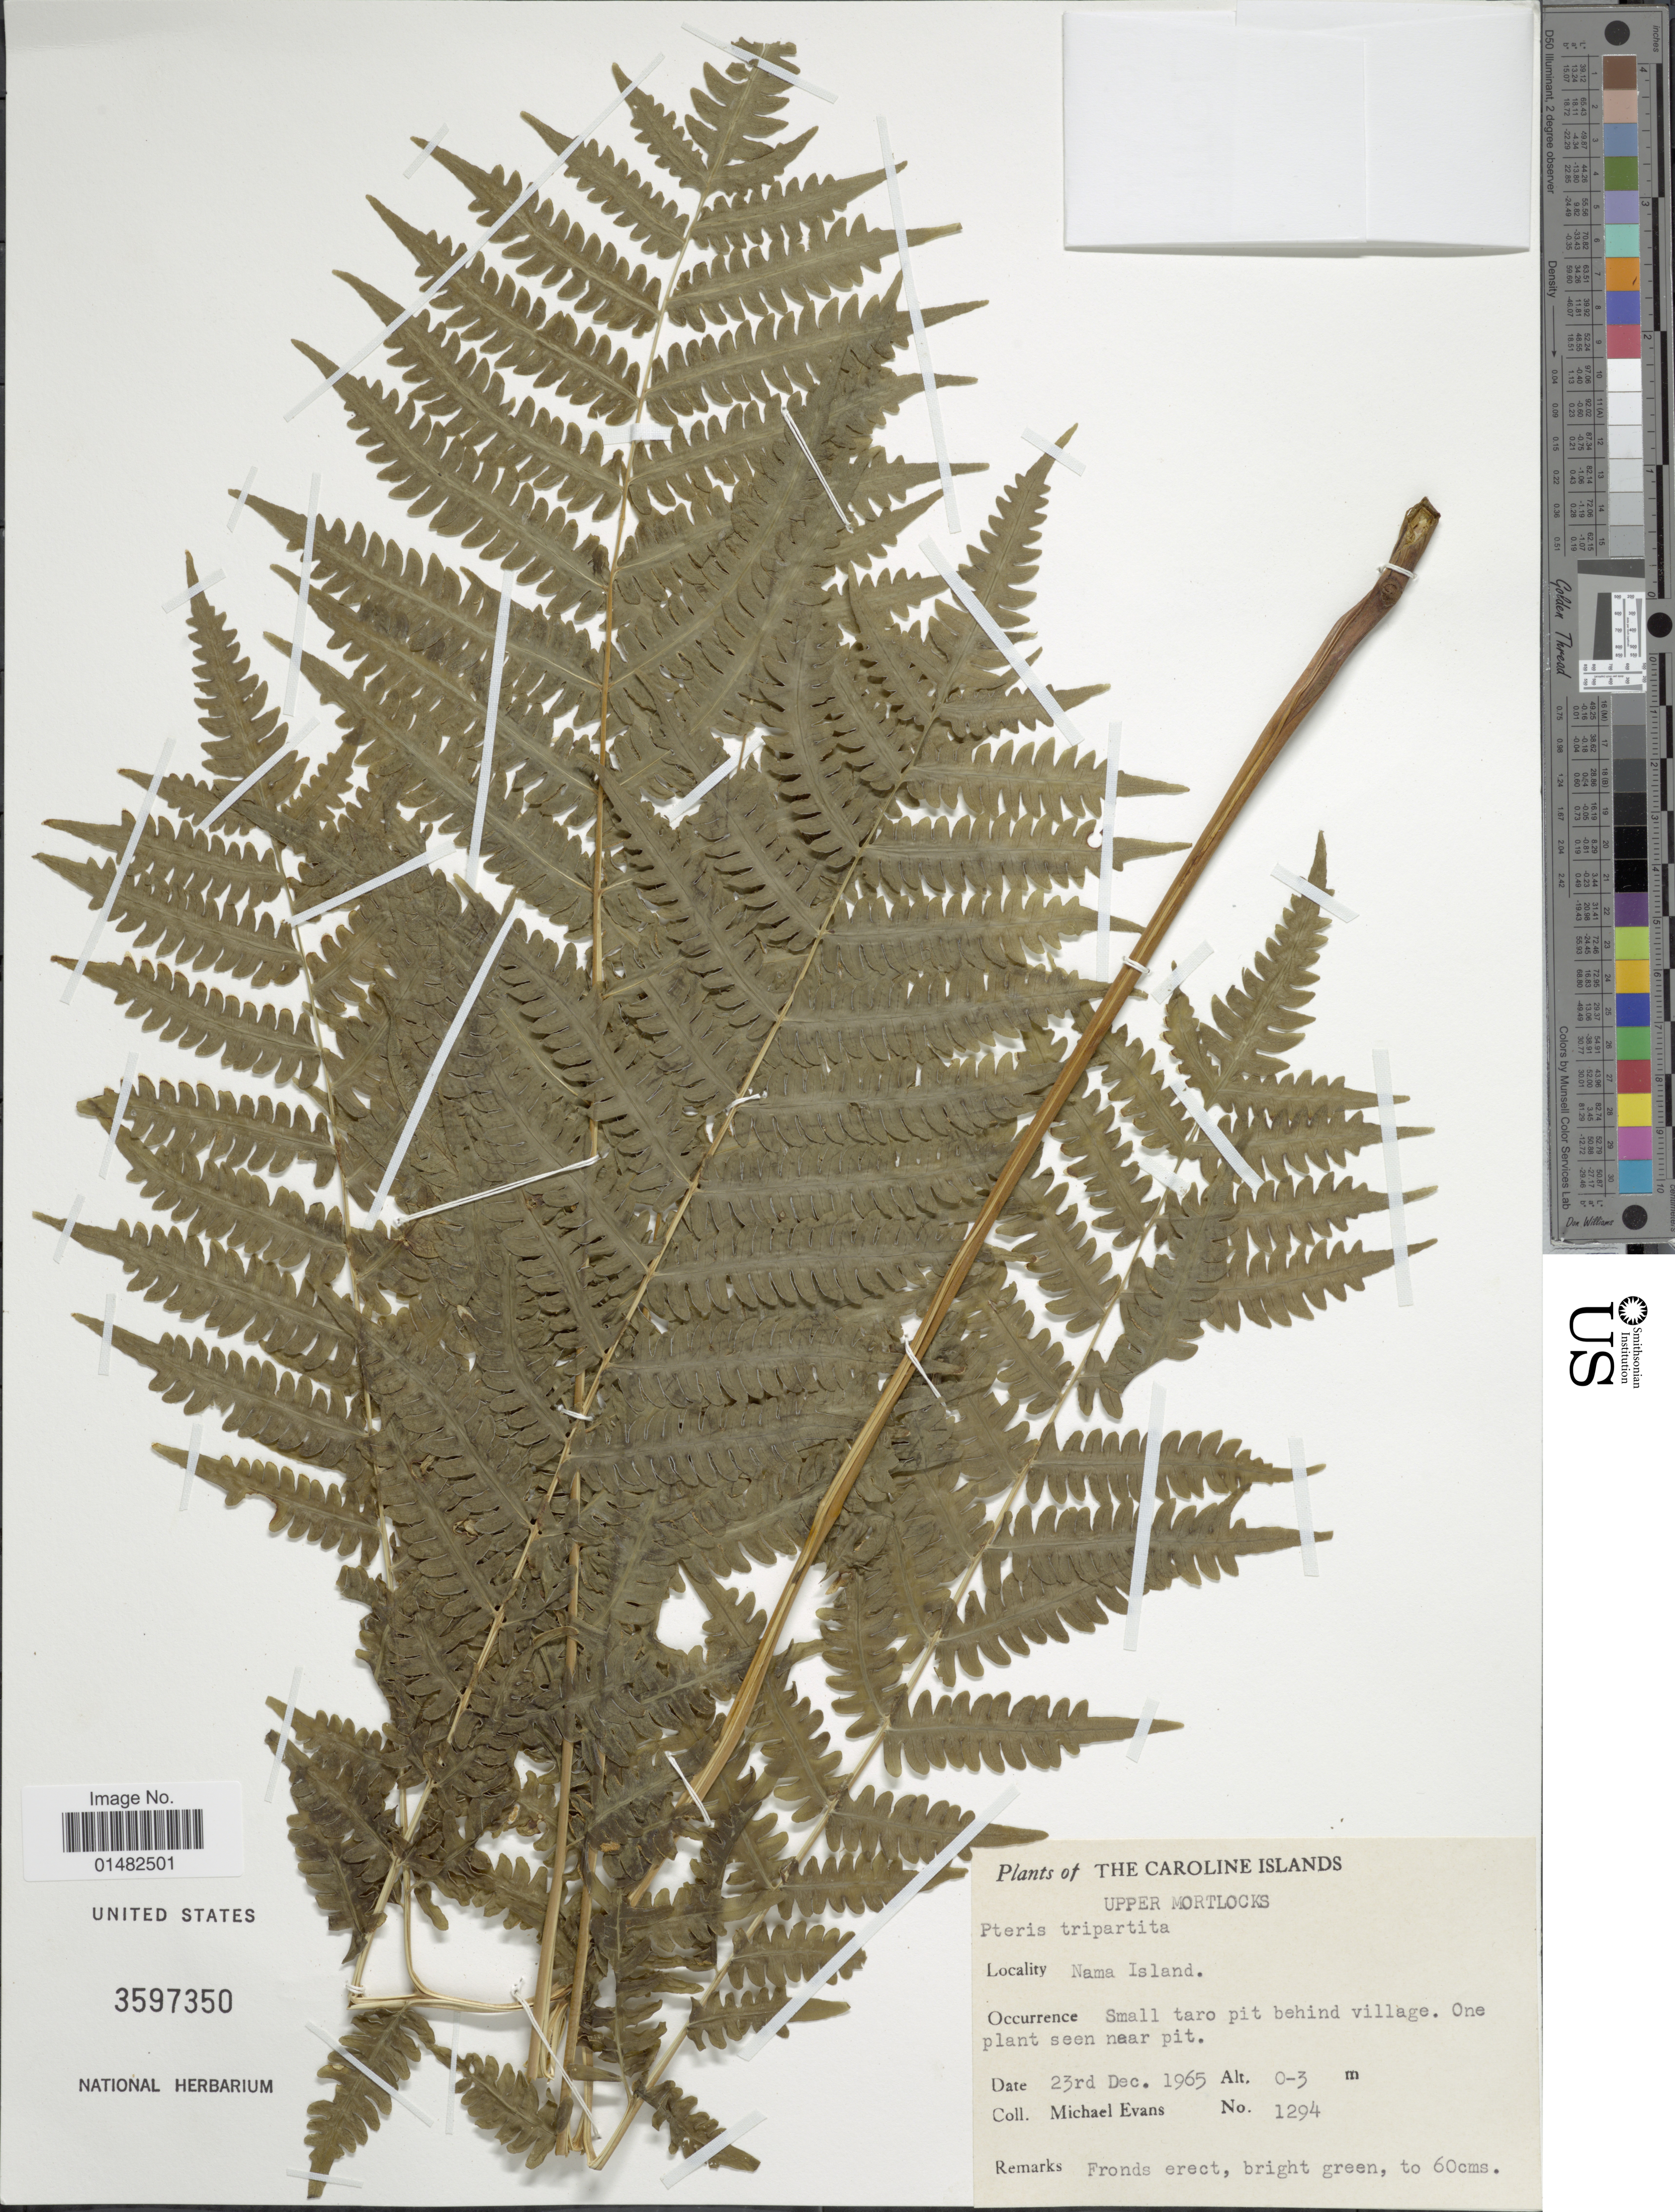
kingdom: Plantae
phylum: Tracheophyta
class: Polypodiopsida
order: Polypodiales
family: Pteridaceae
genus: Pteris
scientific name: Pteris tripartita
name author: Sw.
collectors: M. Evans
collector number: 1294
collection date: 1965-12-23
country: Micronesia, Federated States of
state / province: Truk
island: Nama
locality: The Caroline Islands, Nama Island, Upper Mortlocks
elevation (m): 3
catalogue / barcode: US 3597350